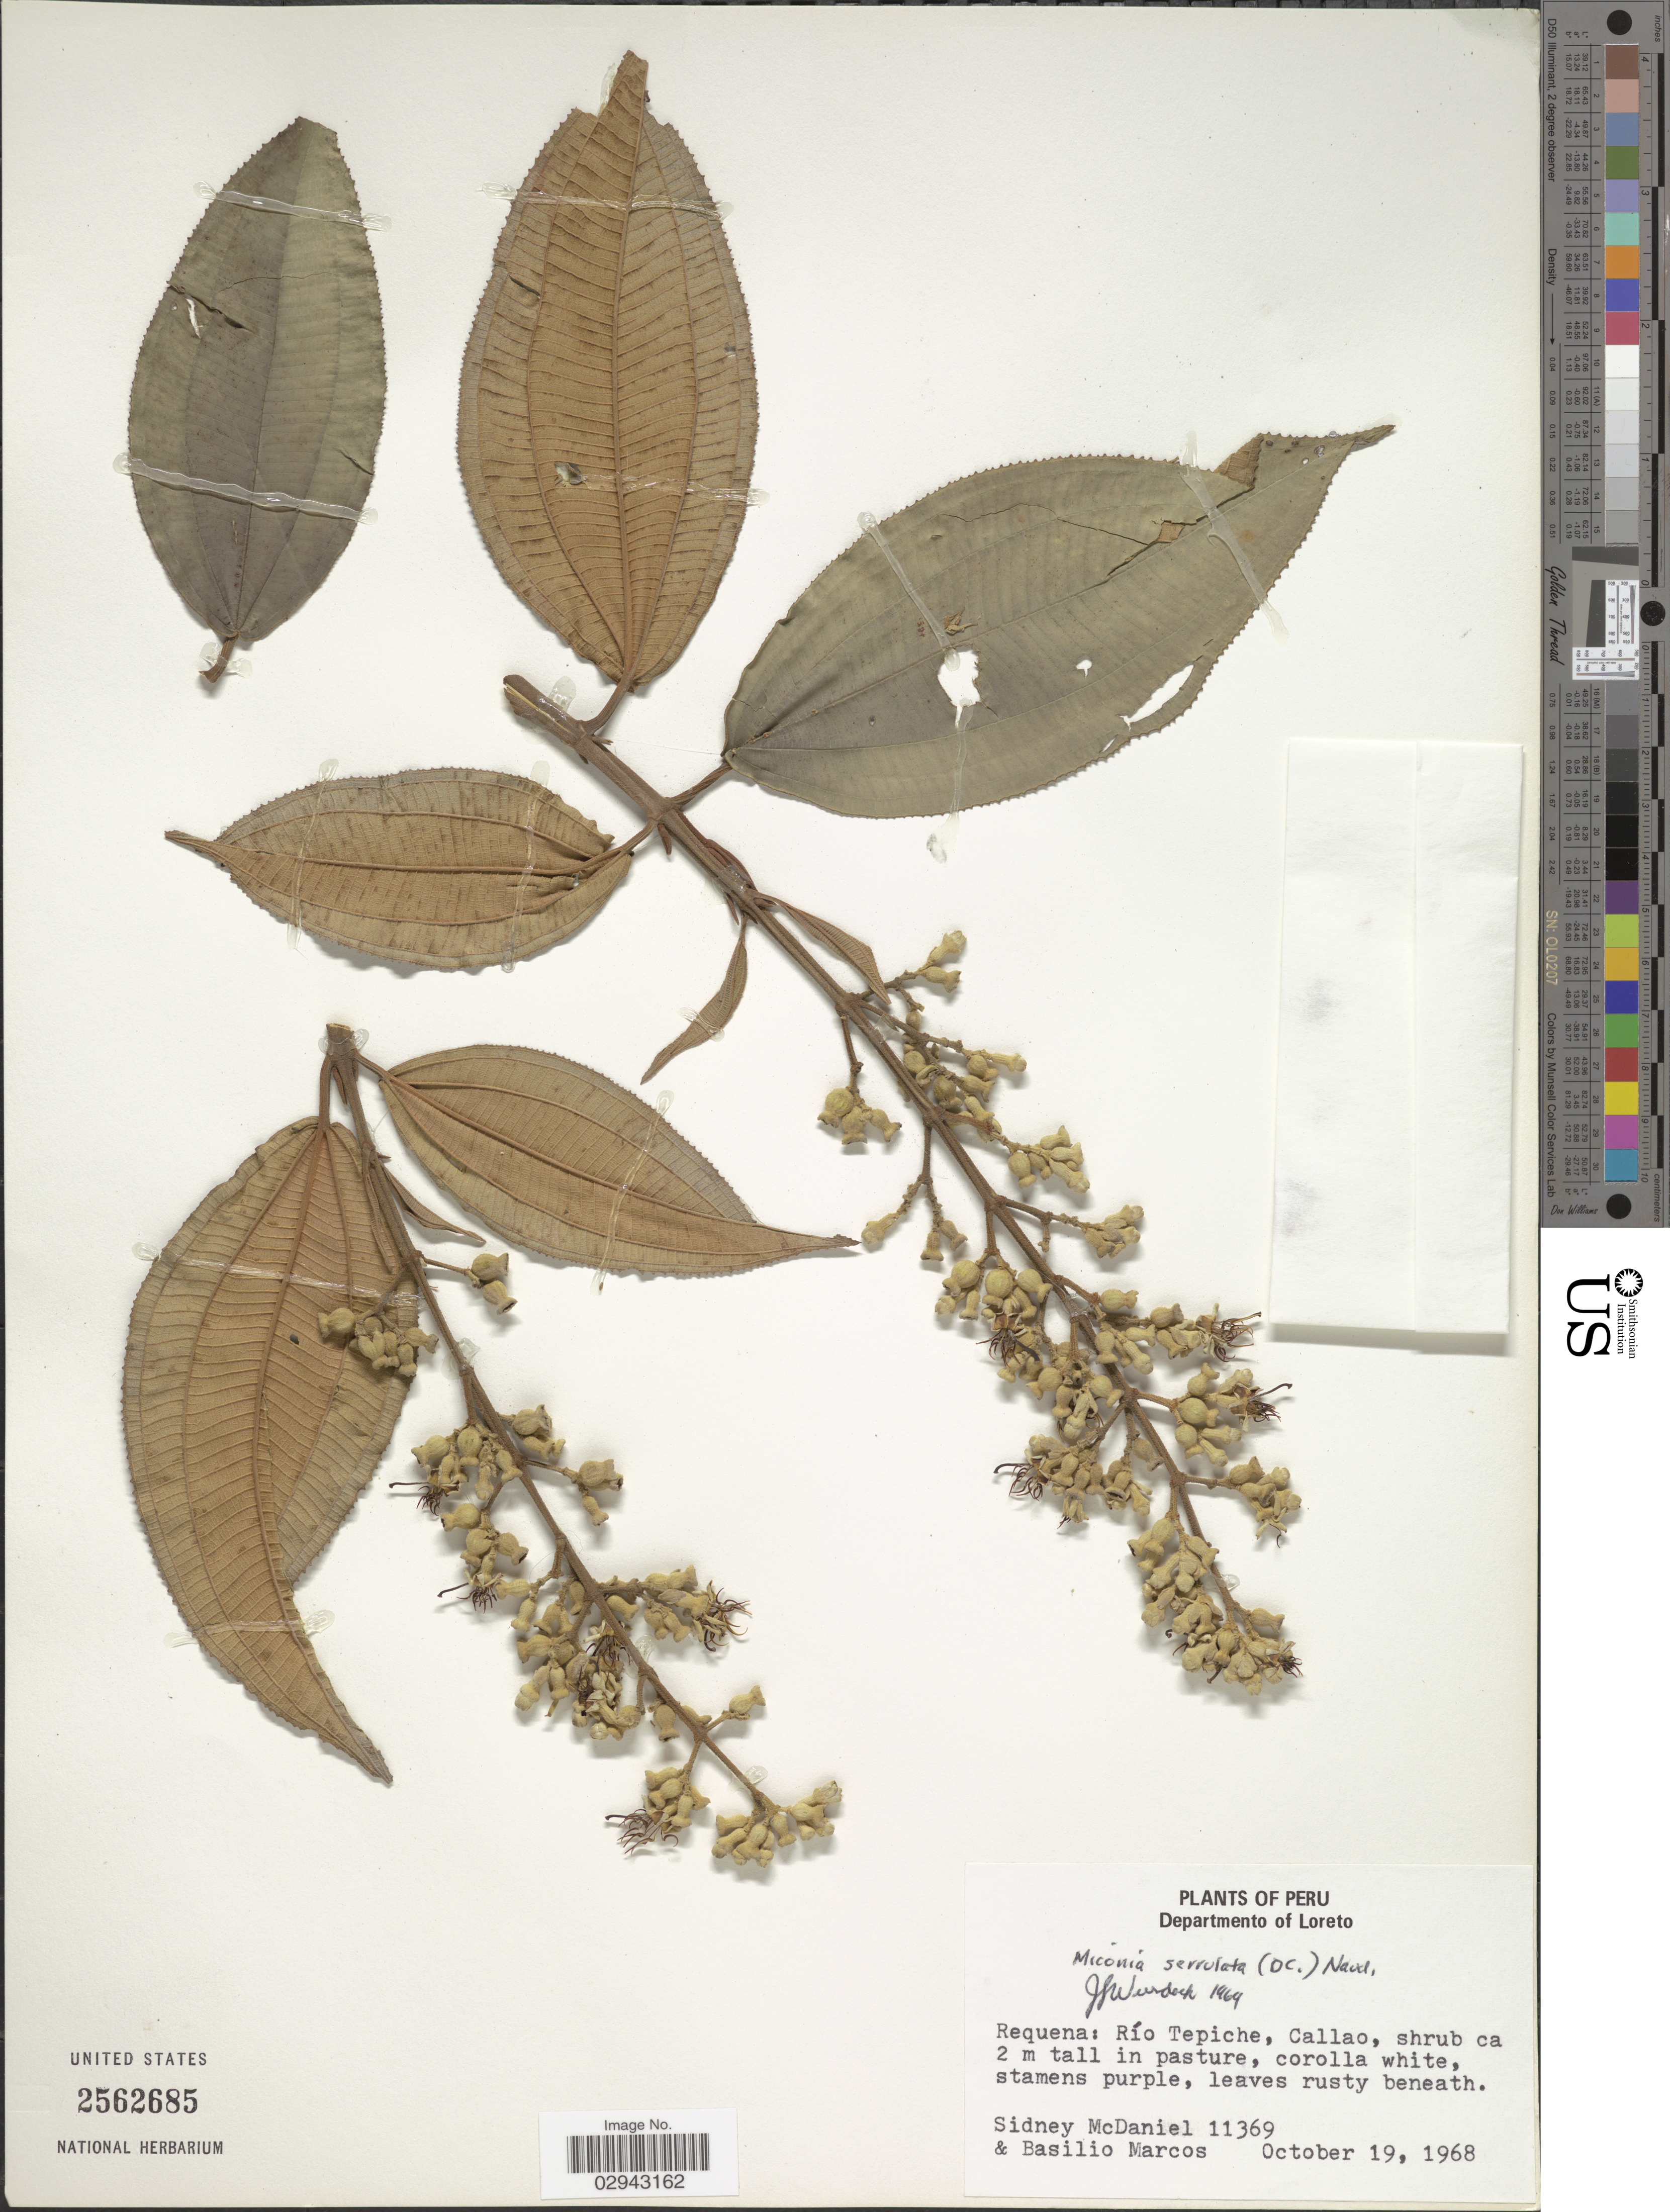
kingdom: Plantae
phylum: Tracheophyta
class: Magnoliopsida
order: Myrtales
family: Melastomataceae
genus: Miconia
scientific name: Miconia serrulata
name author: (DC.) Naudin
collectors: S. McDaniel & B. Marcos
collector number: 11369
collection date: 1968-10-19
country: Peru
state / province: Loreto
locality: Departamento of Loreto. Requena: Río Tepiche, Callao.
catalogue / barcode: US 2562685